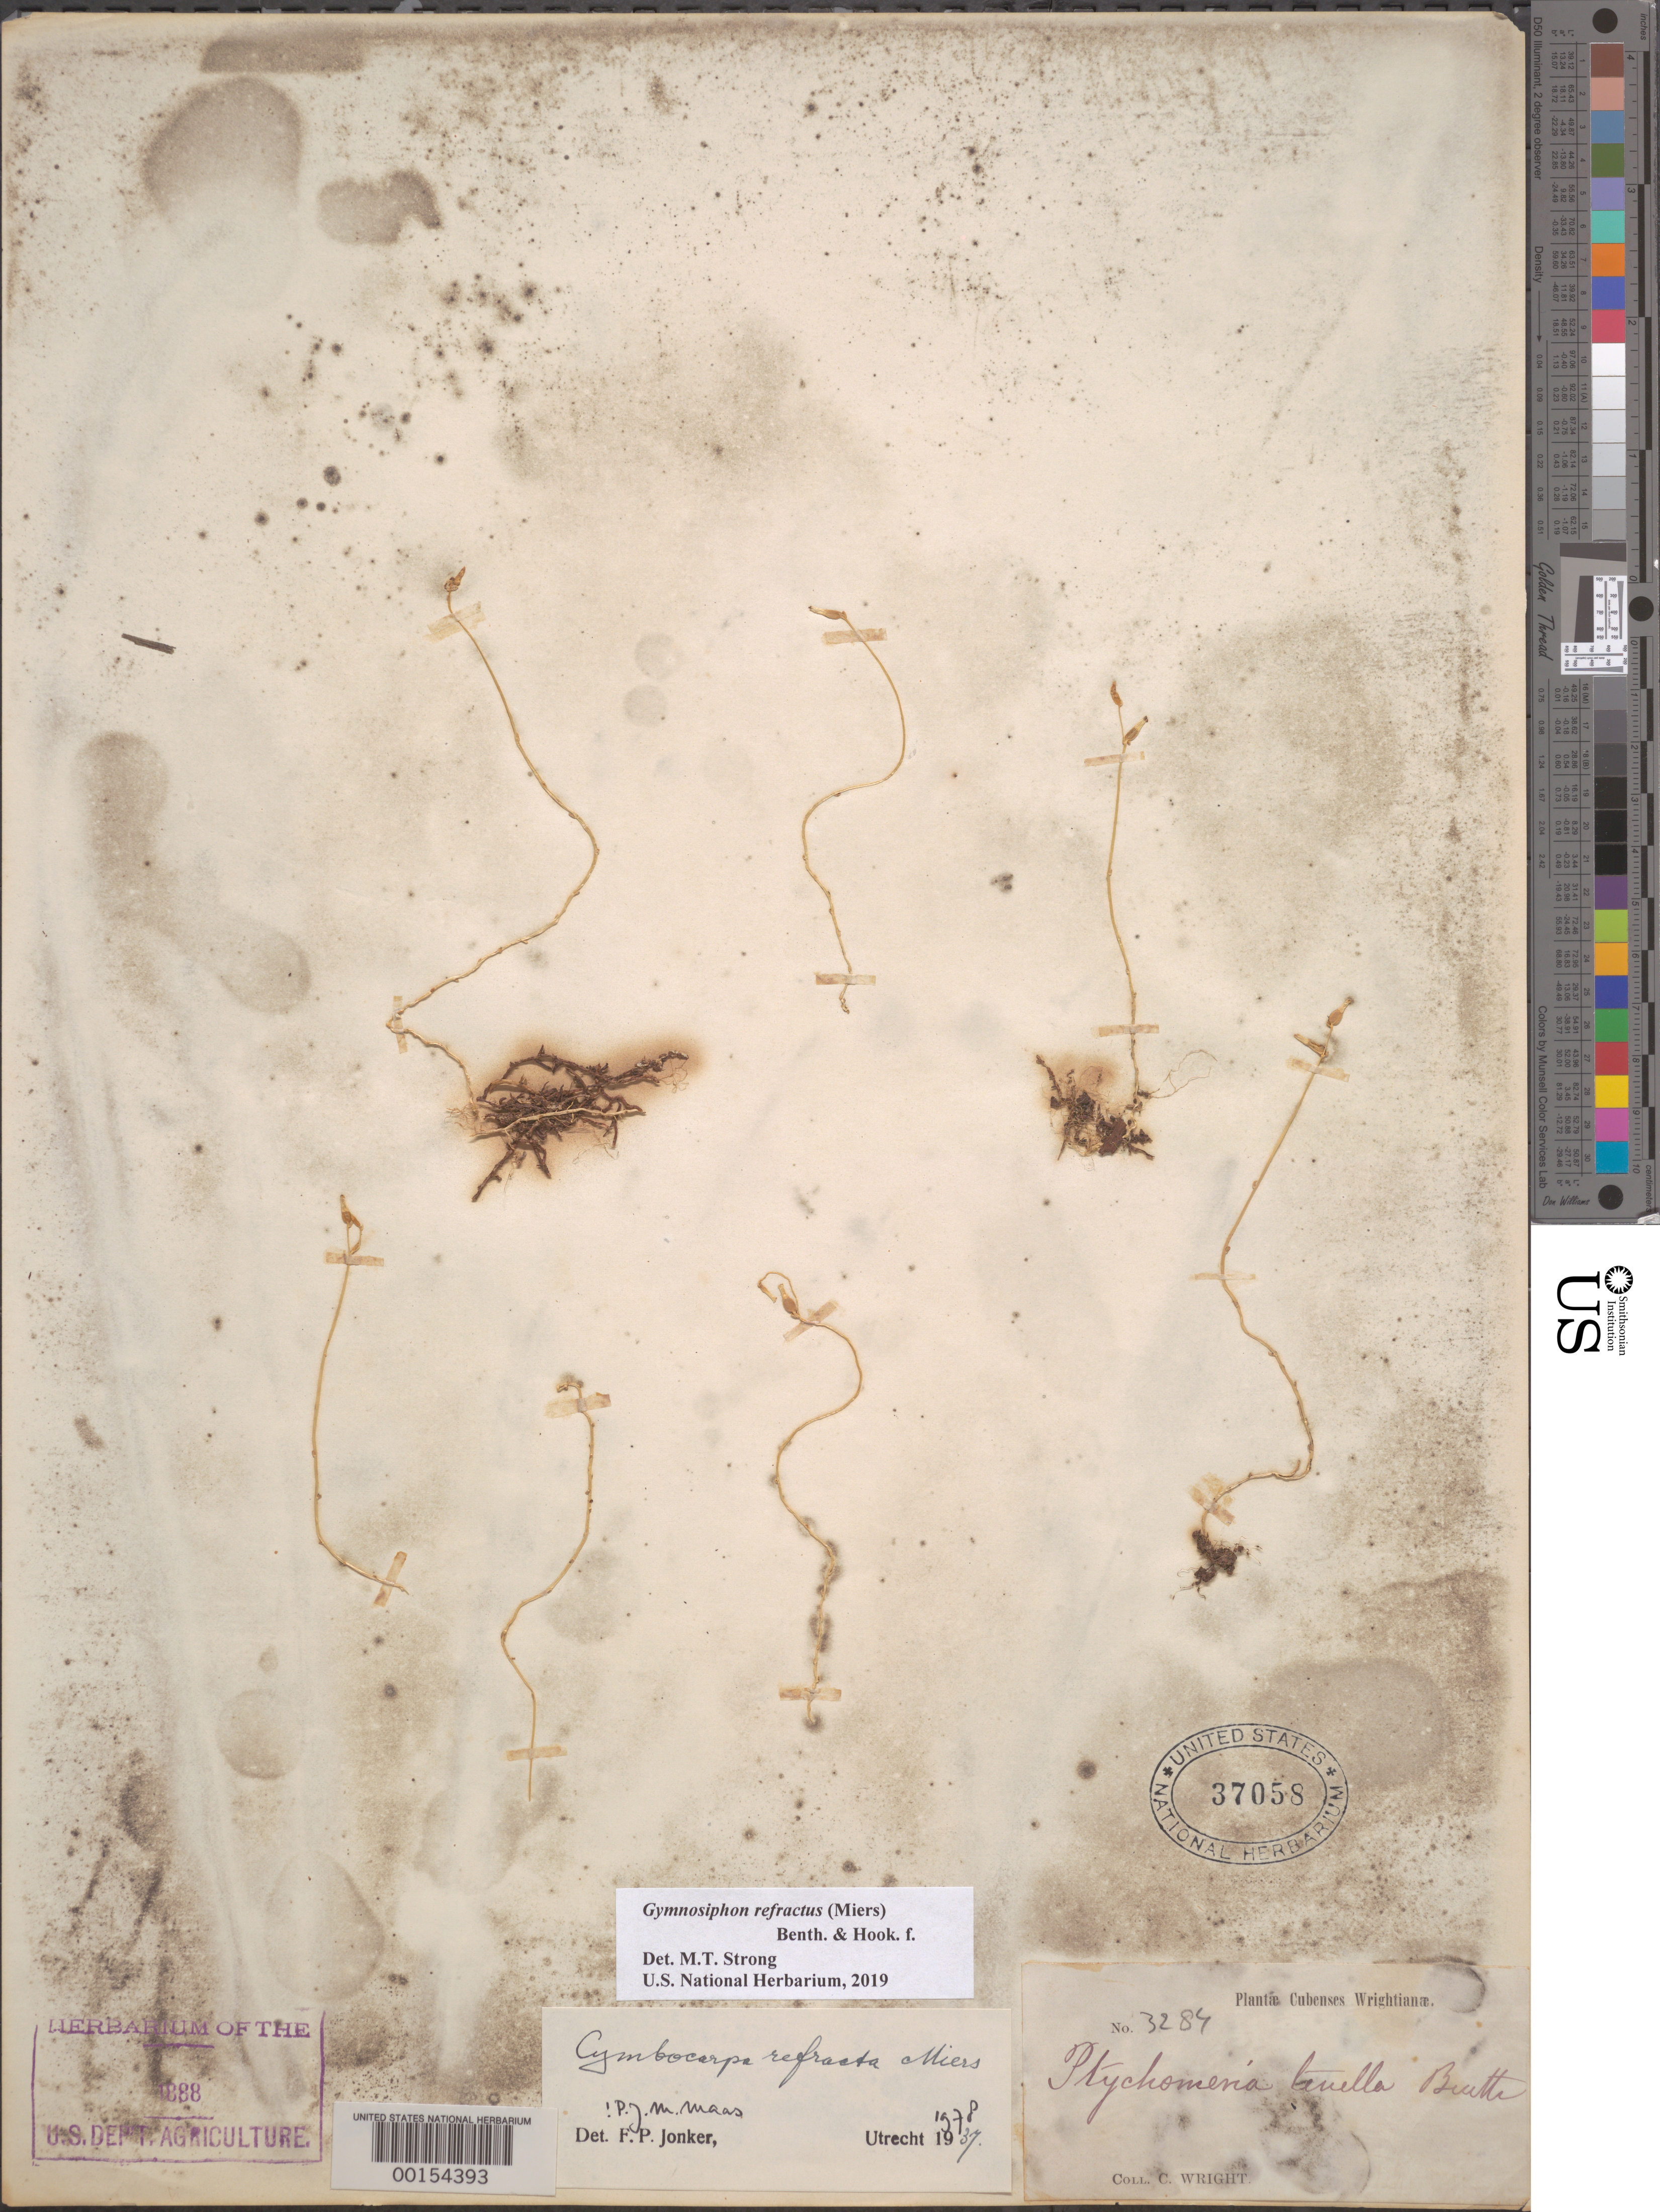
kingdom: Plantae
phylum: Tracheophyta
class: Liliopsida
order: Dioscoreales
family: Burmanniaceae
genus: Gymnosiphon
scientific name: Gymnosiphon refractus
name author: (Miers) Benth. & Hook. f.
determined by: Strong, Mark T., (BOT), Smithsonian Institution - National Museum of Natural History (UNITED STATES)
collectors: C. Wright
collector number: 3284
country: Cuba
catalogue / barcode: US 37058